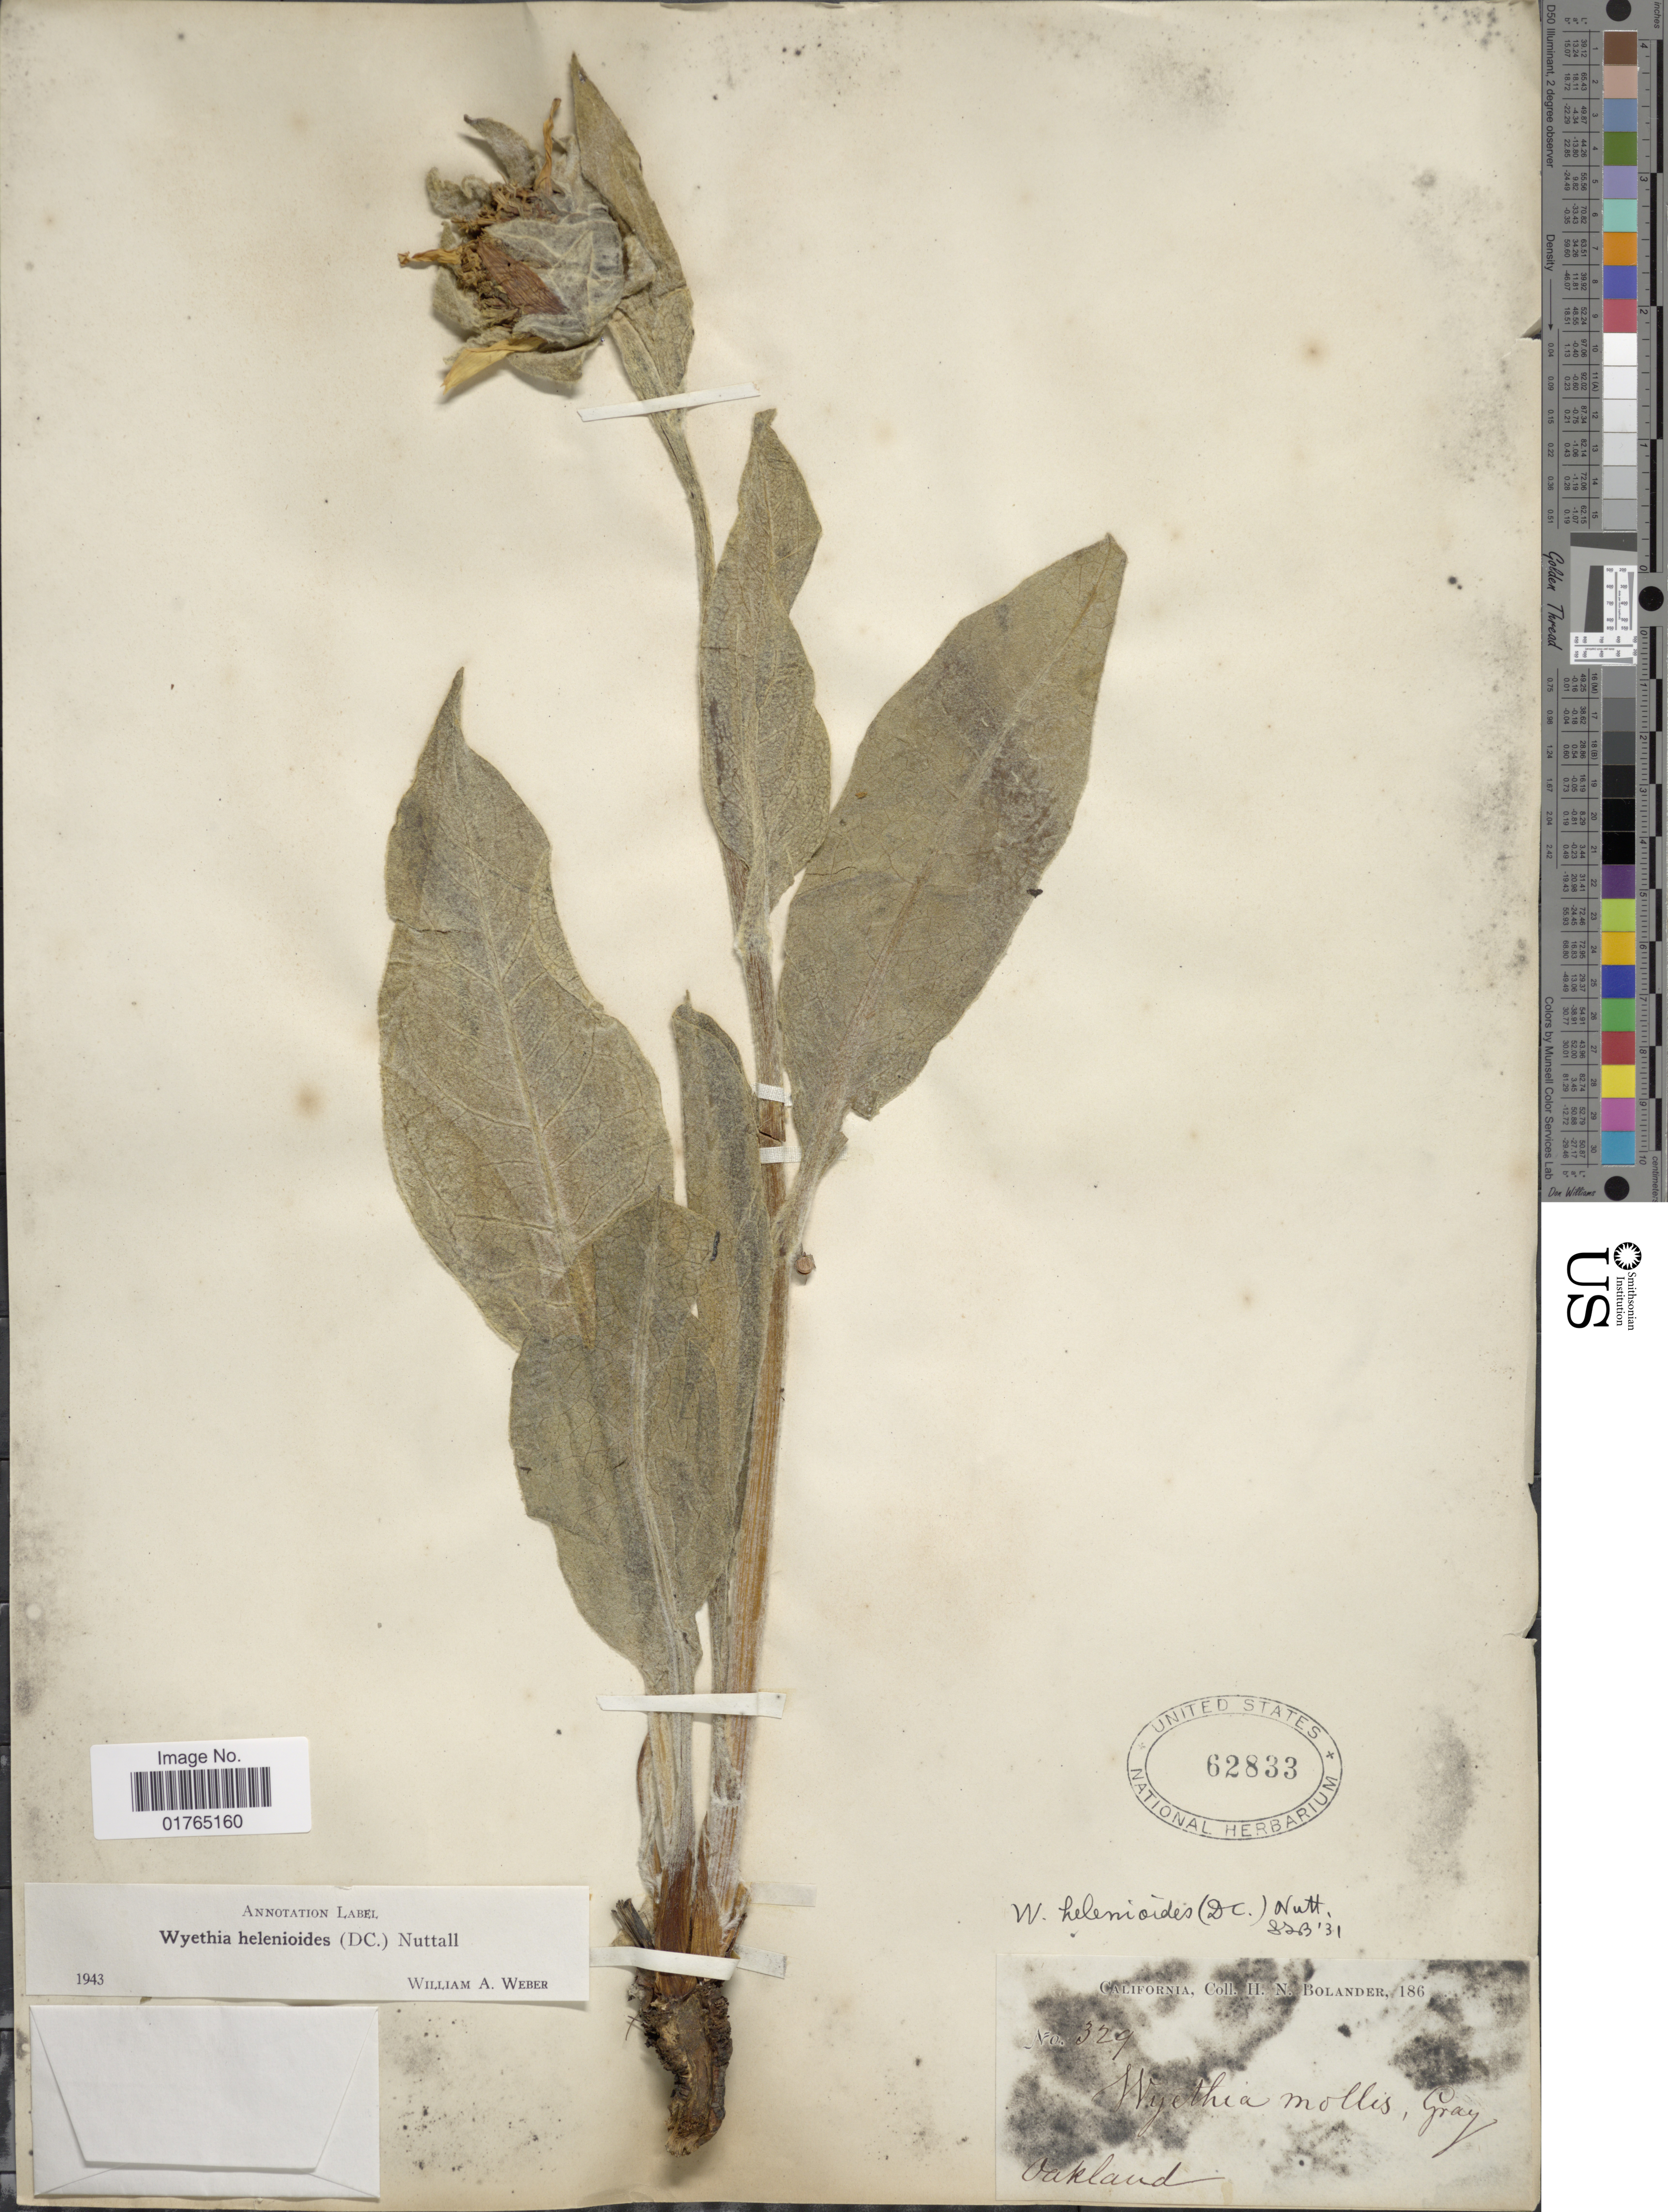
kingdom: Plantae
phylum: Tracheophyta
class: Magnoliopsida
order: Asterales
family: Asteraceae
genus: Wyethia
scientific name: Wyethia helenioides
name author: (DC.) Nutt.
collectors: H. Bolander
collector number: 329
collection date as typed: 186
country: United States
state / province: California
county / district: Alameda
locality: Oakland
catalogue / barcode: US 62833